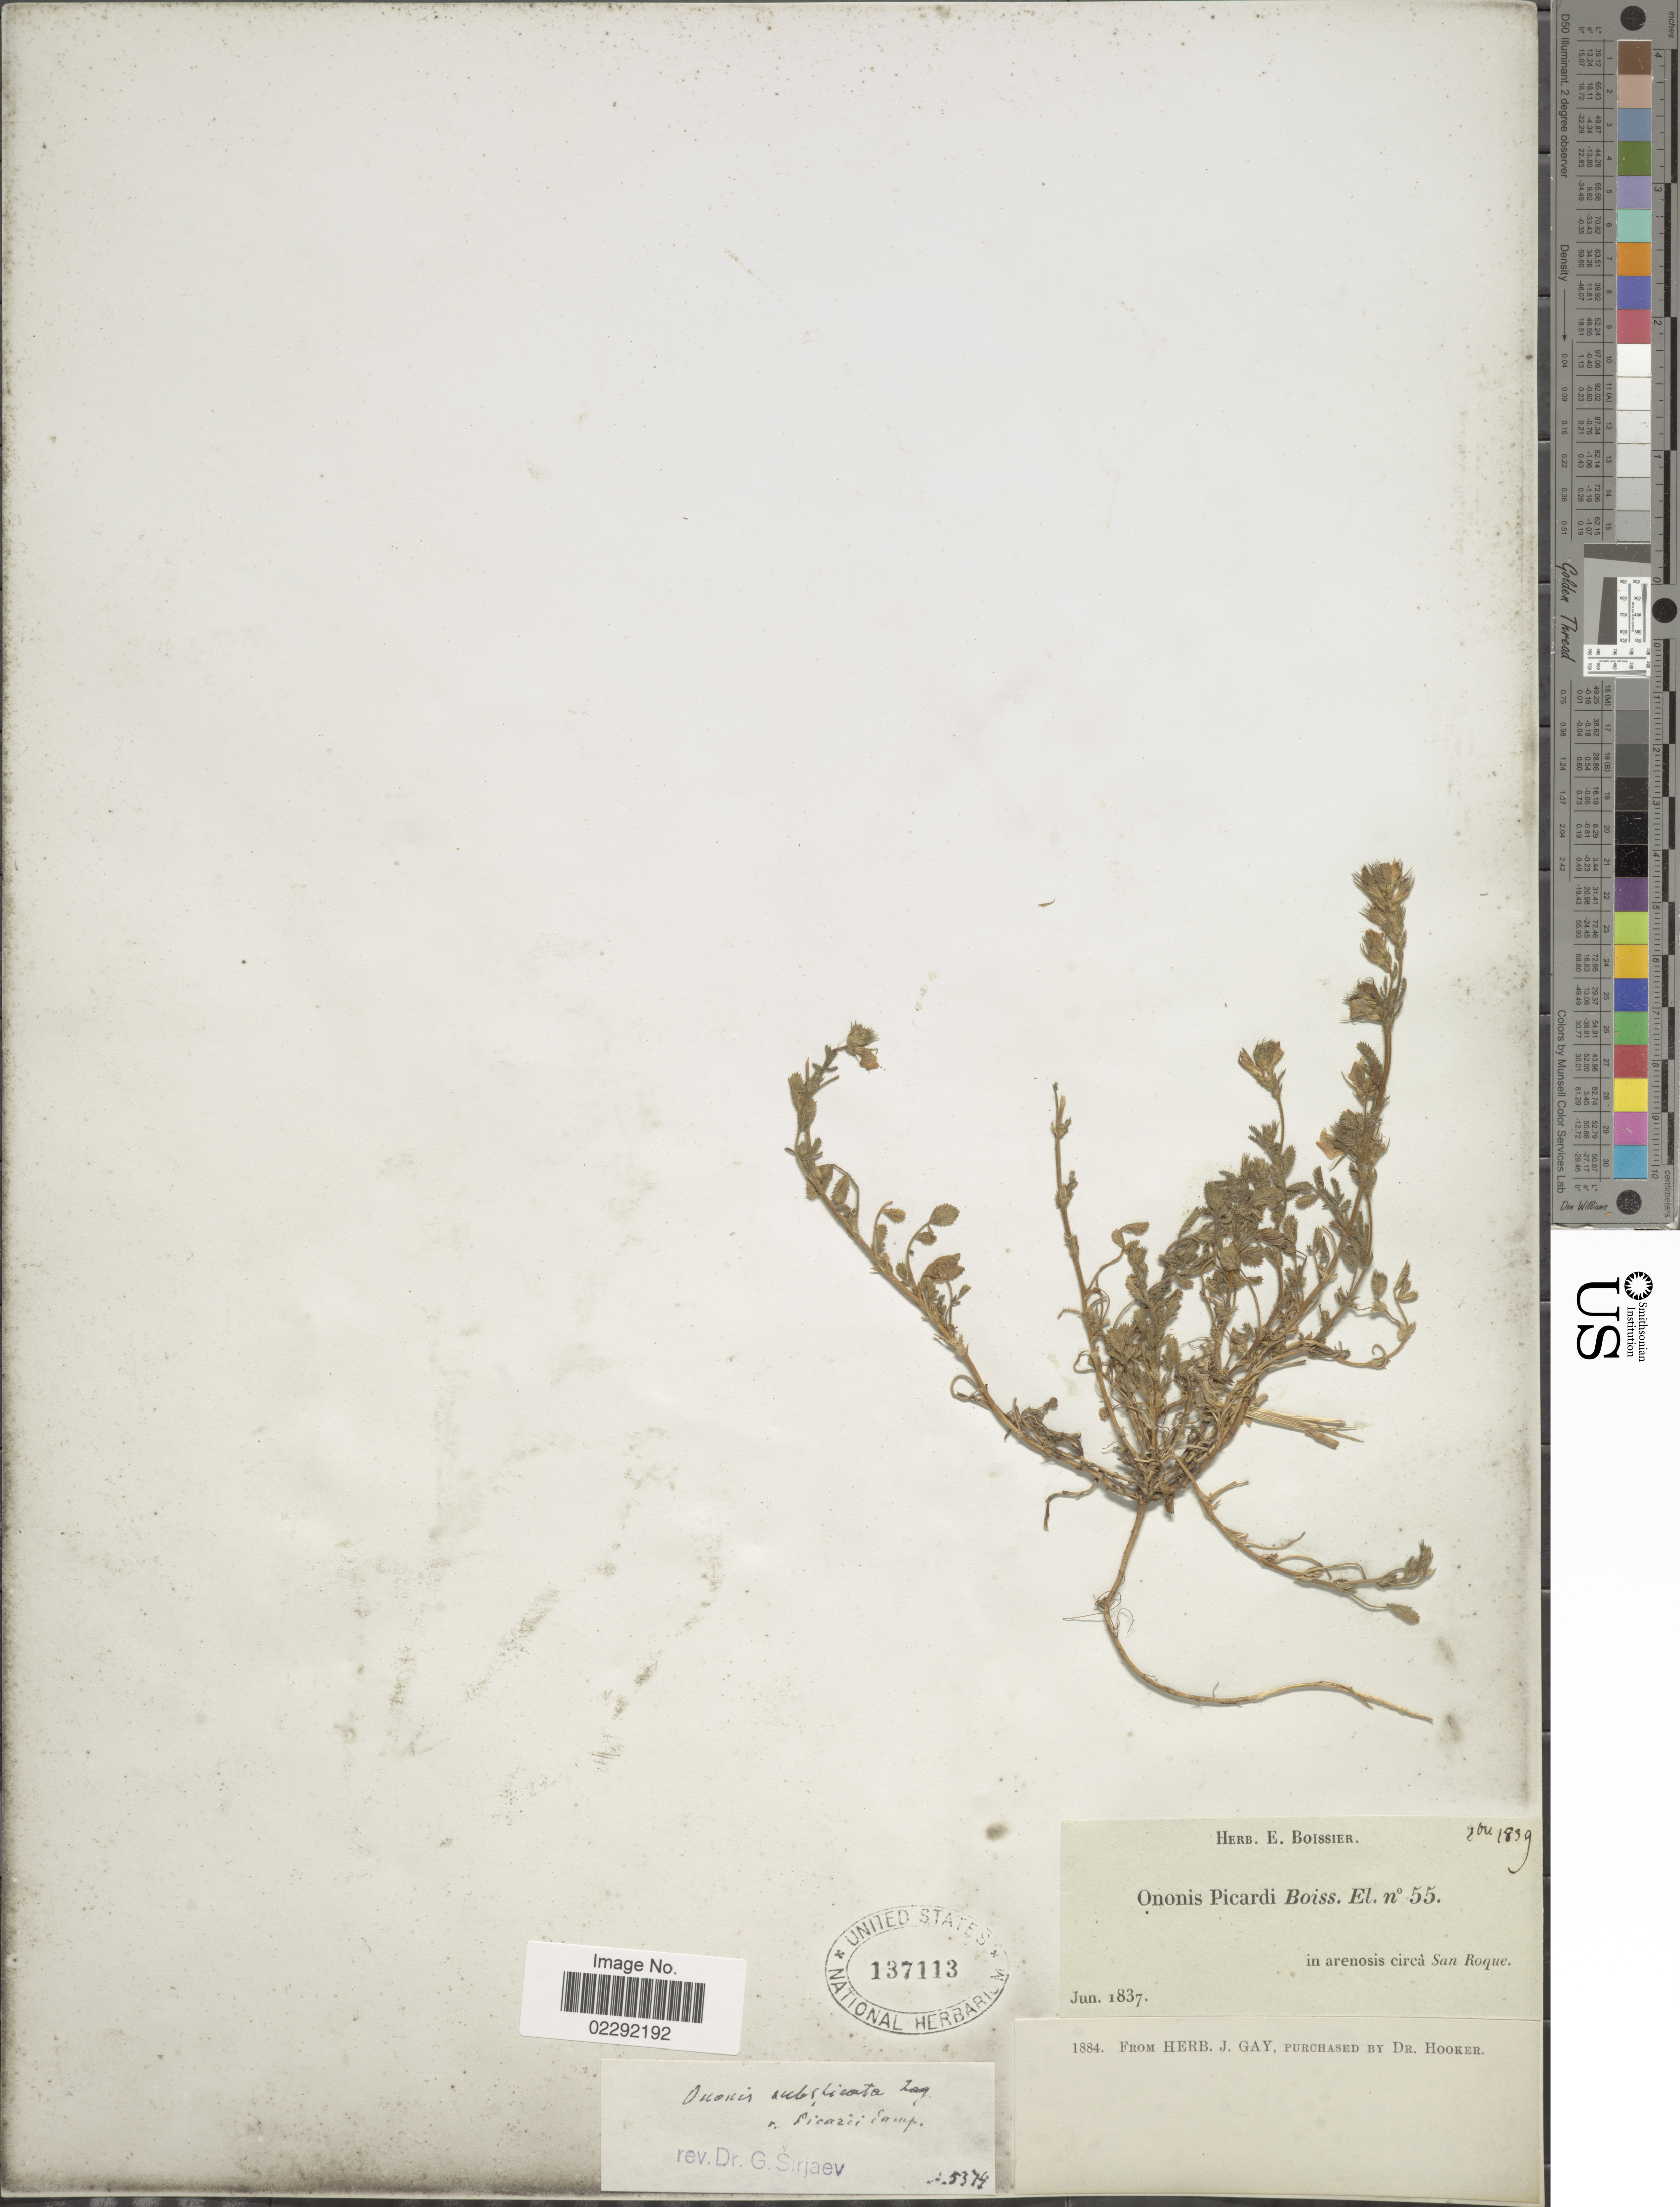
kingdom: Plantae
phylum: Tracheophyta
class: Magnoliopsida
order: Fabales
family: Fabaceae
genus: Ononis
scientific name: Ononis subspicata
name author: Lag.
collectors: ex herb. E. Boissier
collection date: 1837-06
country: Spain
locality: In arenosis circa San Roque.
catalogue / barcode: US 137113